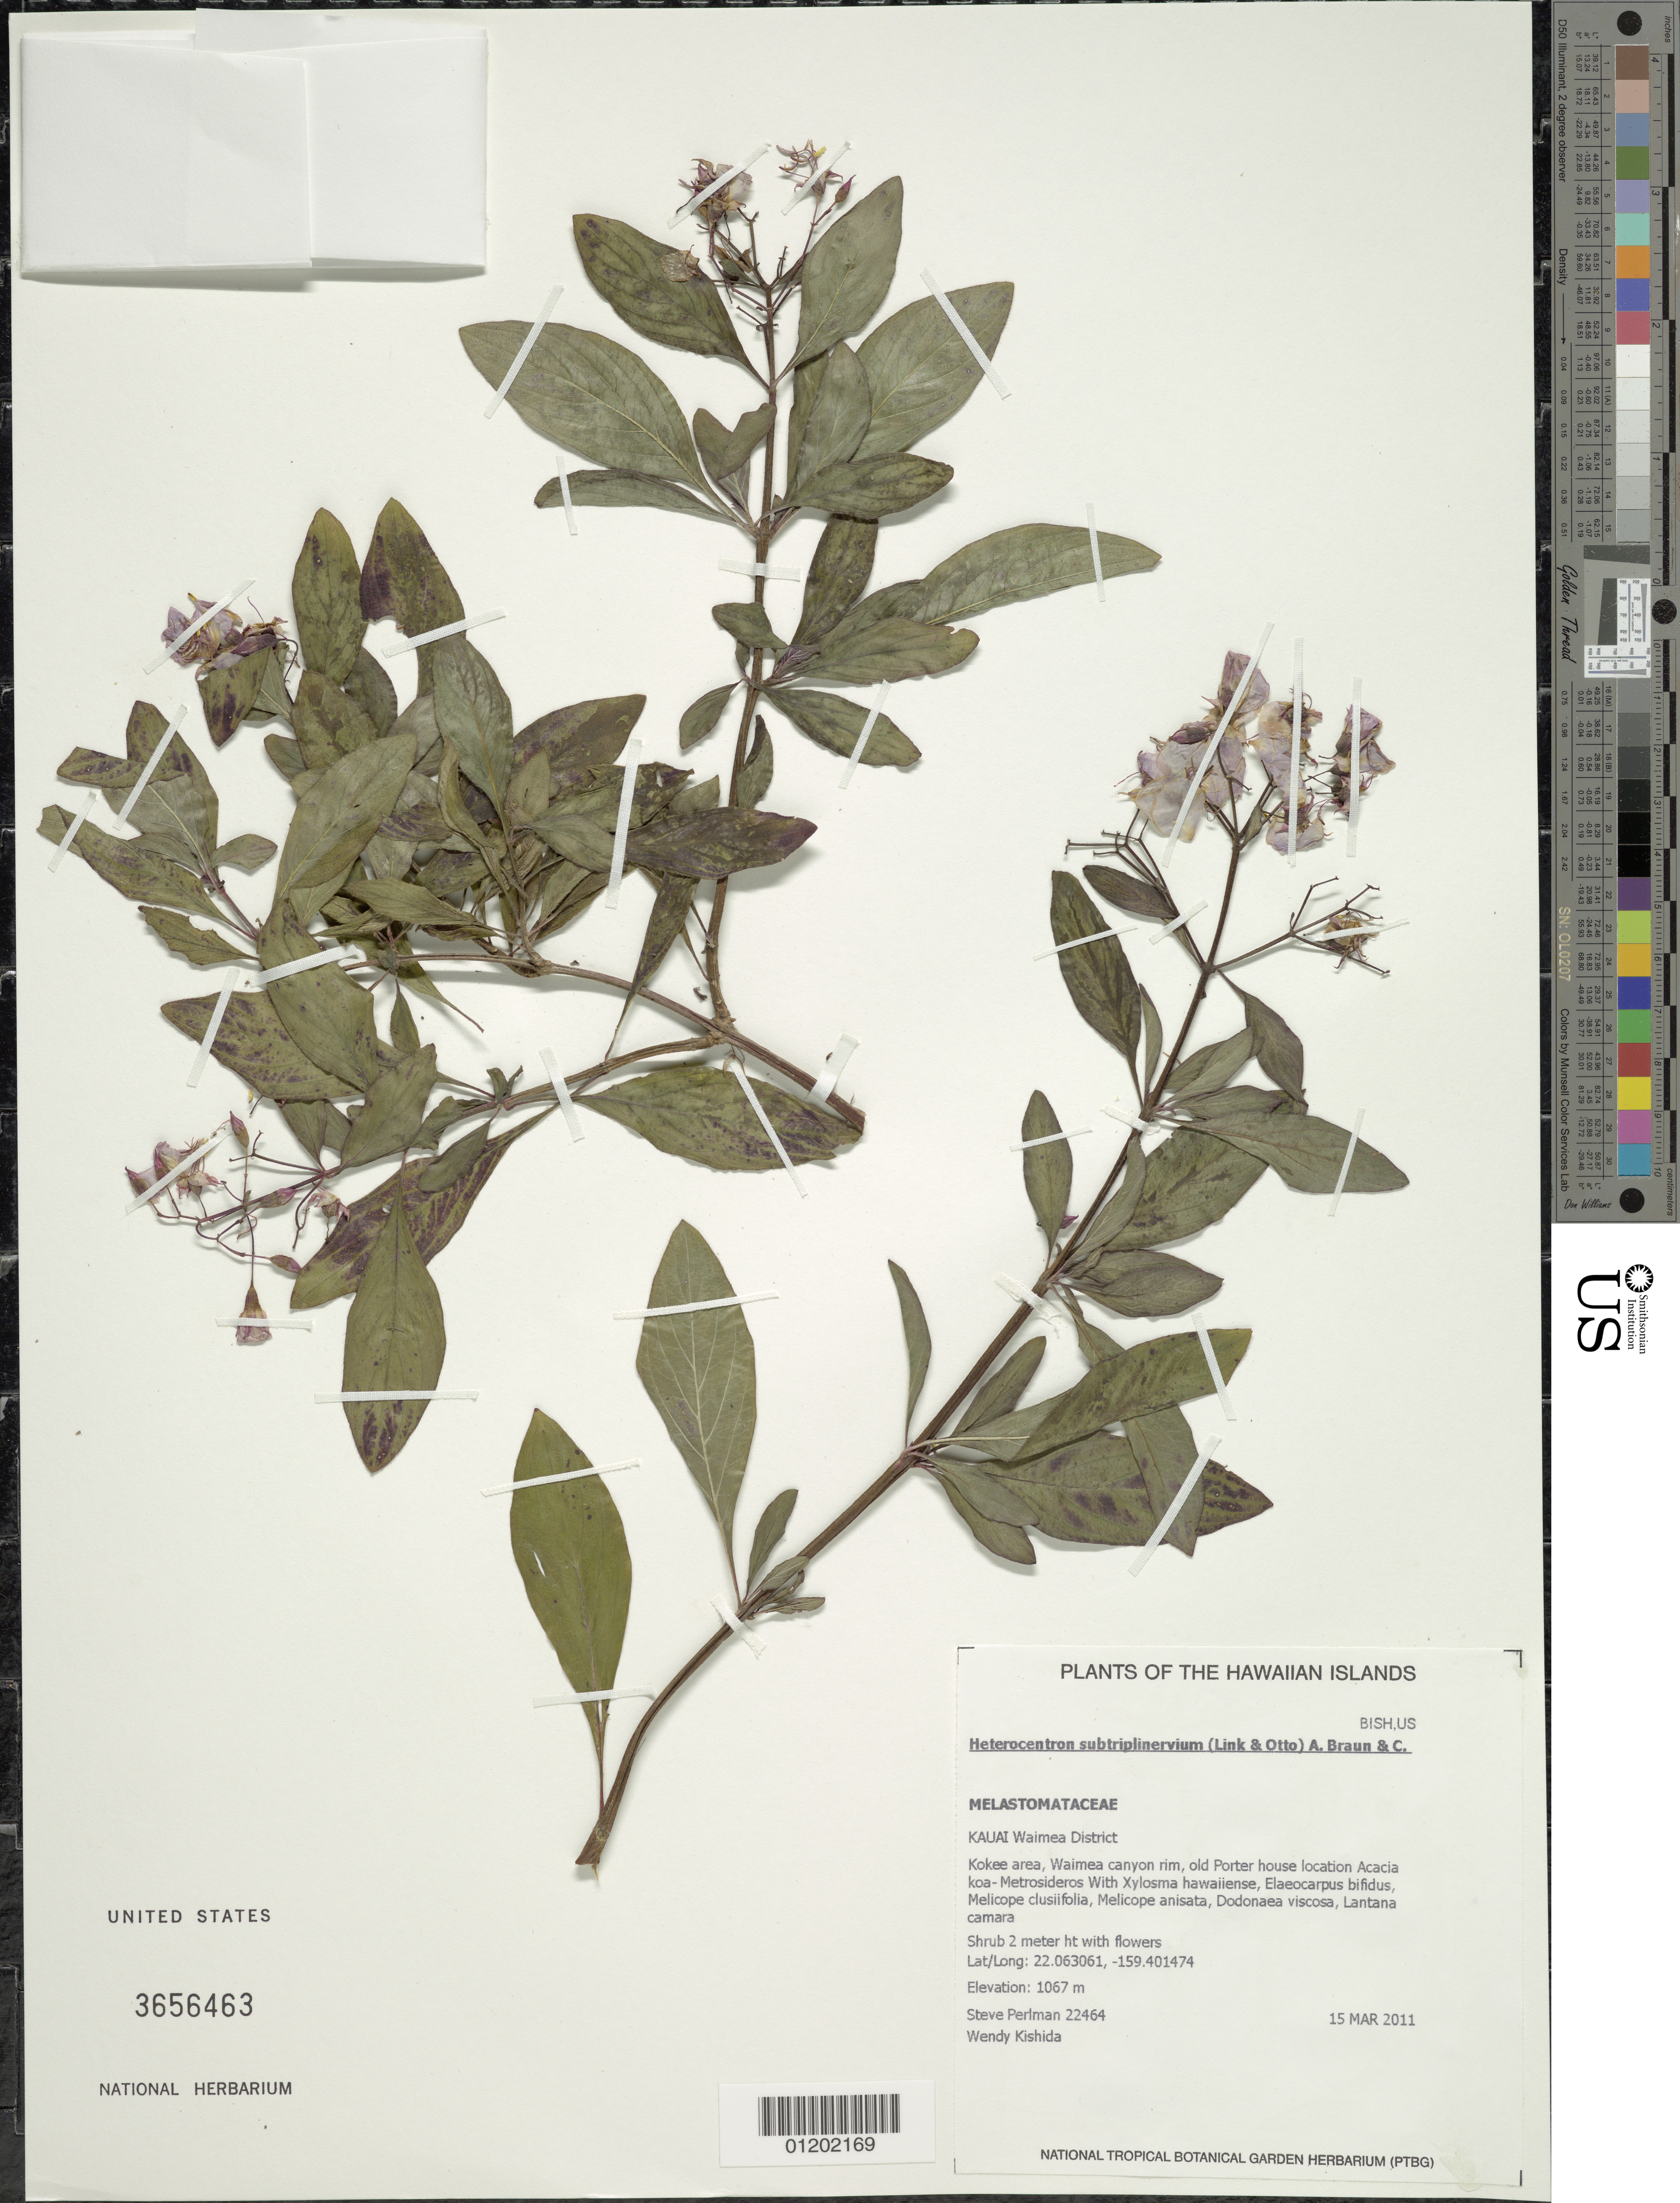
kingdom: Plantae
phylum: Tracheophyta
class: Magnoliopsida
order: Myrtales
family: Melastomataceae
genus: Heterocentron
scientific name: Heterocentron subtriplinervium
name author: (Link & Otto) A. Braun & C.D. Bouché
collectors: S. P. Perlman & W. Kishida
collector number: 22464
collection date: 2011-03-15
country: United States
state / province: Hawaii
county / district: Kauai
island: Kaua'i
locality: Waimea District, Kokee area, Waimea canyon rim, old Porter house location.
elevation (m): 1067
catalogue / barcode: US 3656463